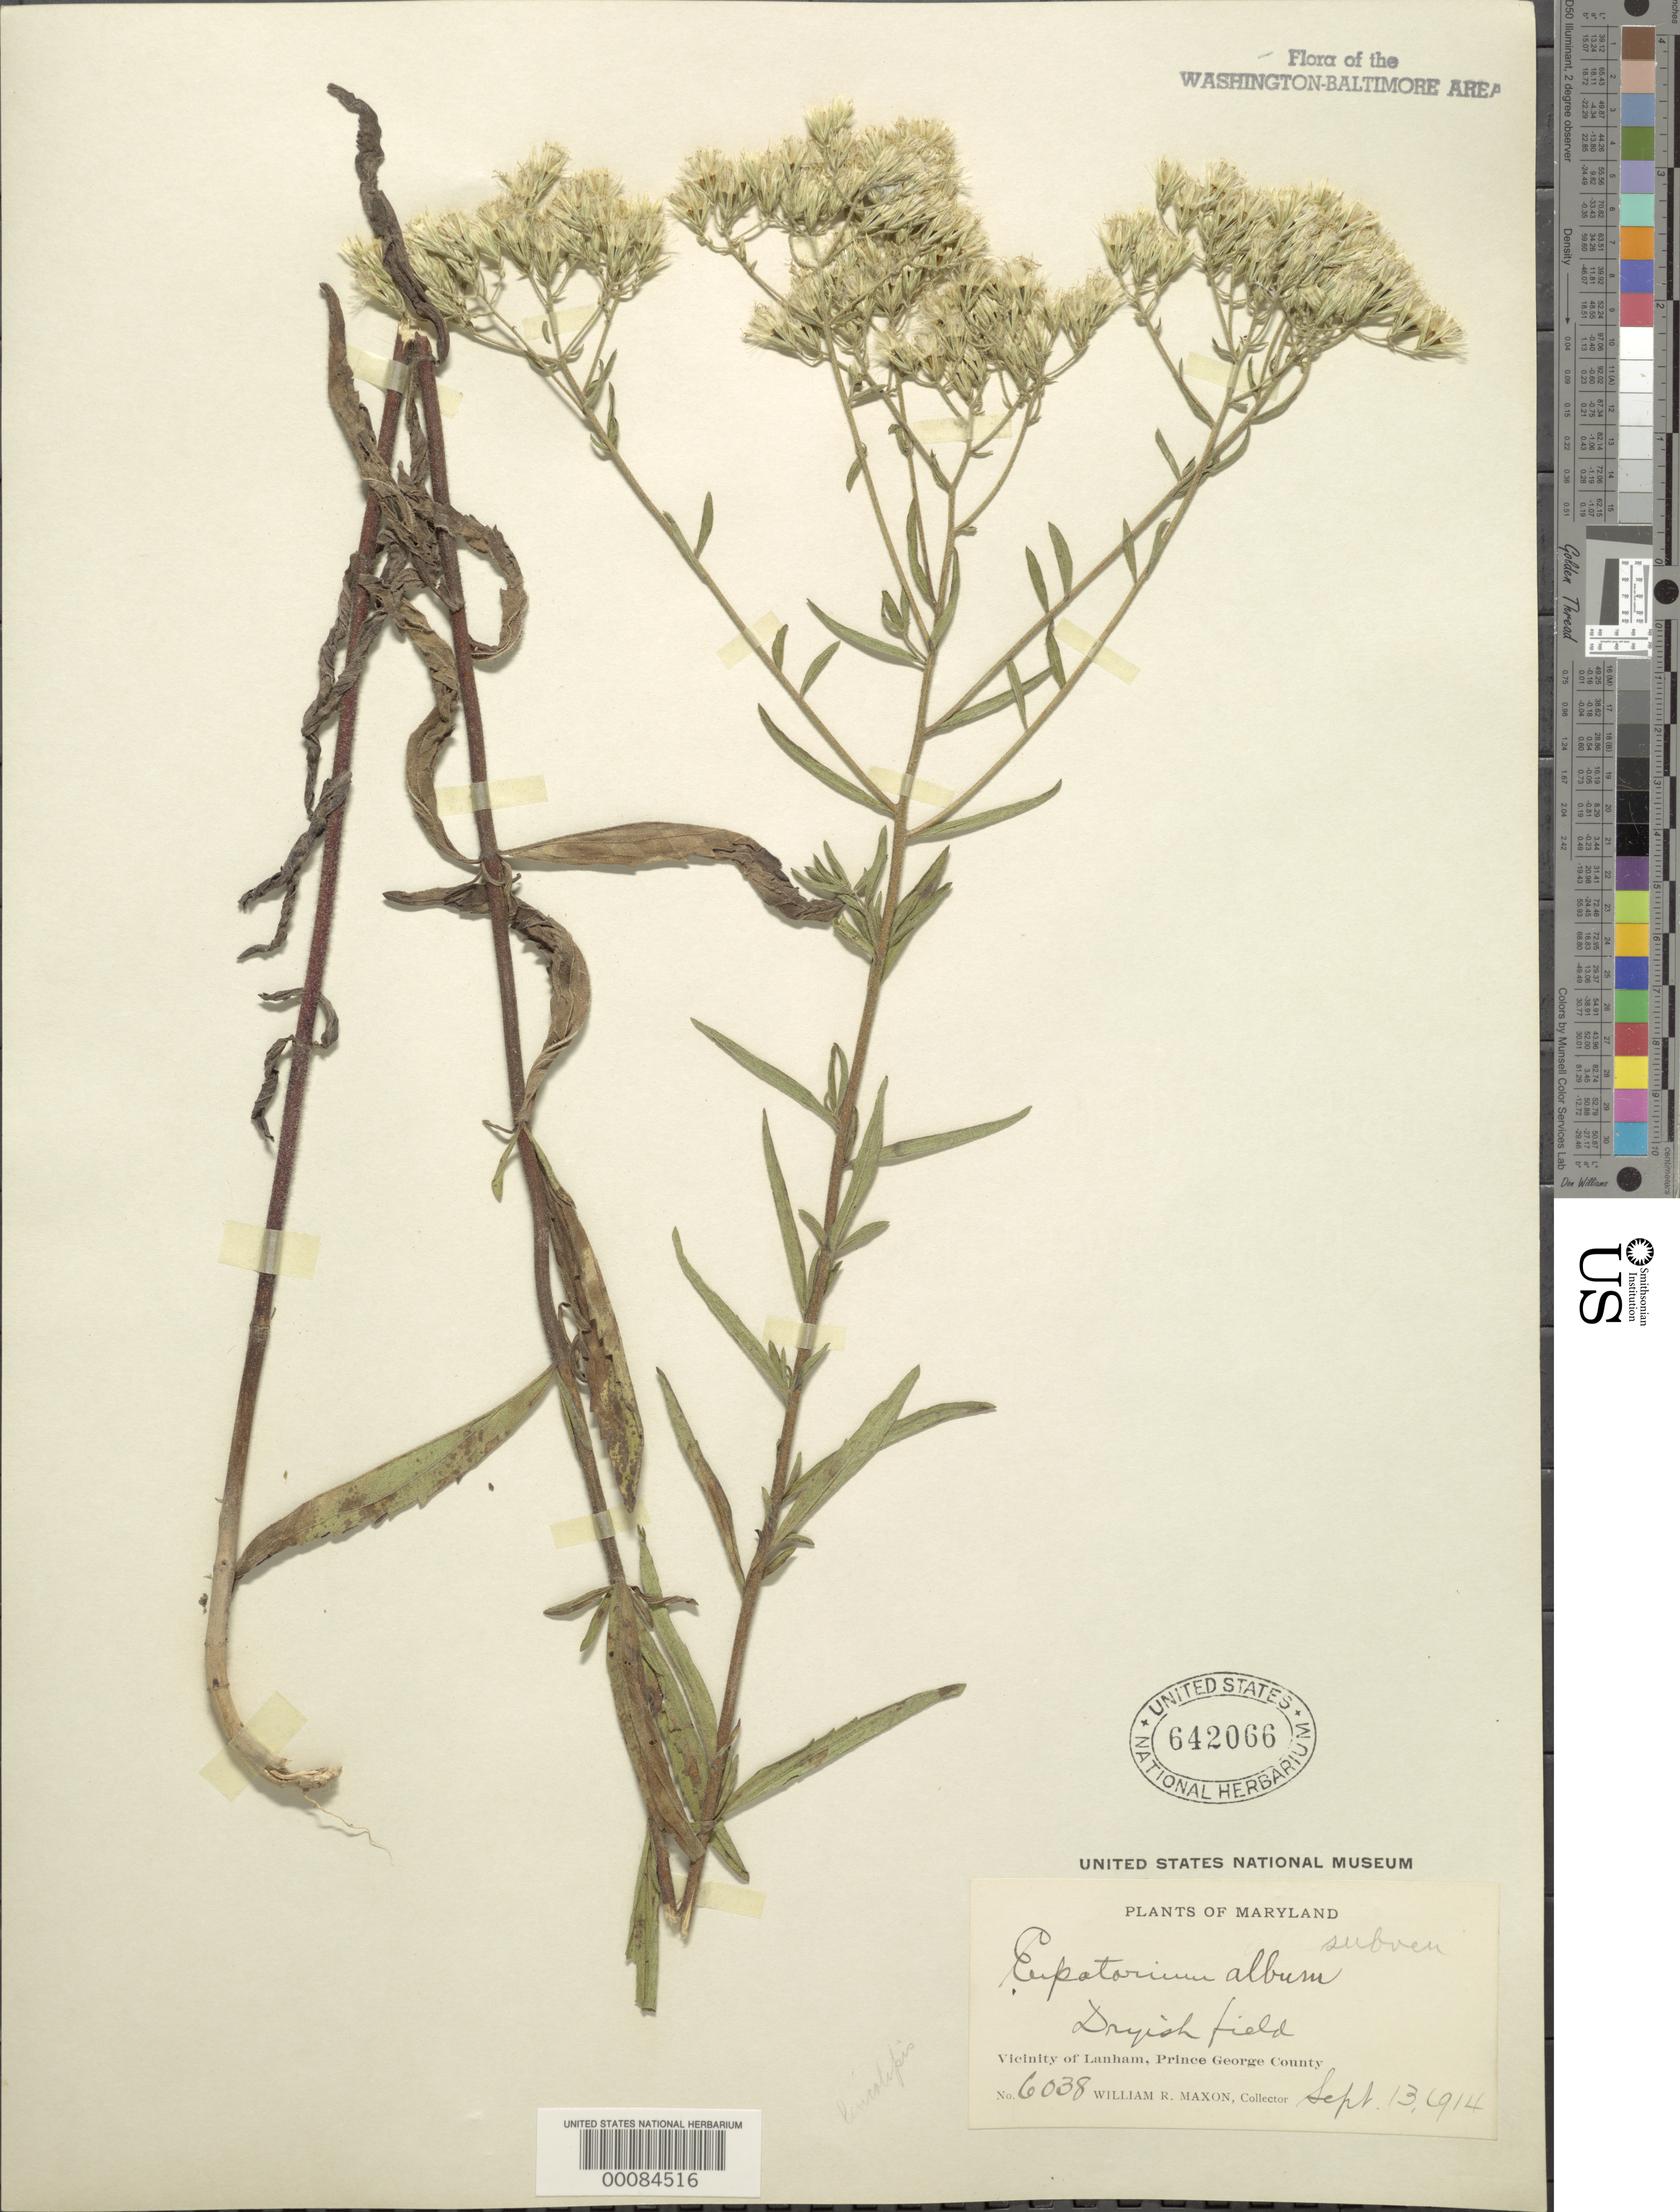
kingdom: Plantae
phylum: Tracheophyta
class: Magnoliopsida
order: Asterales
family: Asteraceae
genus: Eupatorium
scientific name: Eupatorium album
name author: L.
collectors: W. R. Maxon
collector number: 6038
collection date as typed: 13 Sep 1914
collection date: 1914-09-13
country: United States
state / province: Maryland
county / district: Prince George's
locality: Lanham Vicinity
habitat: Dryish woods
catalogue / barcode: US 642066